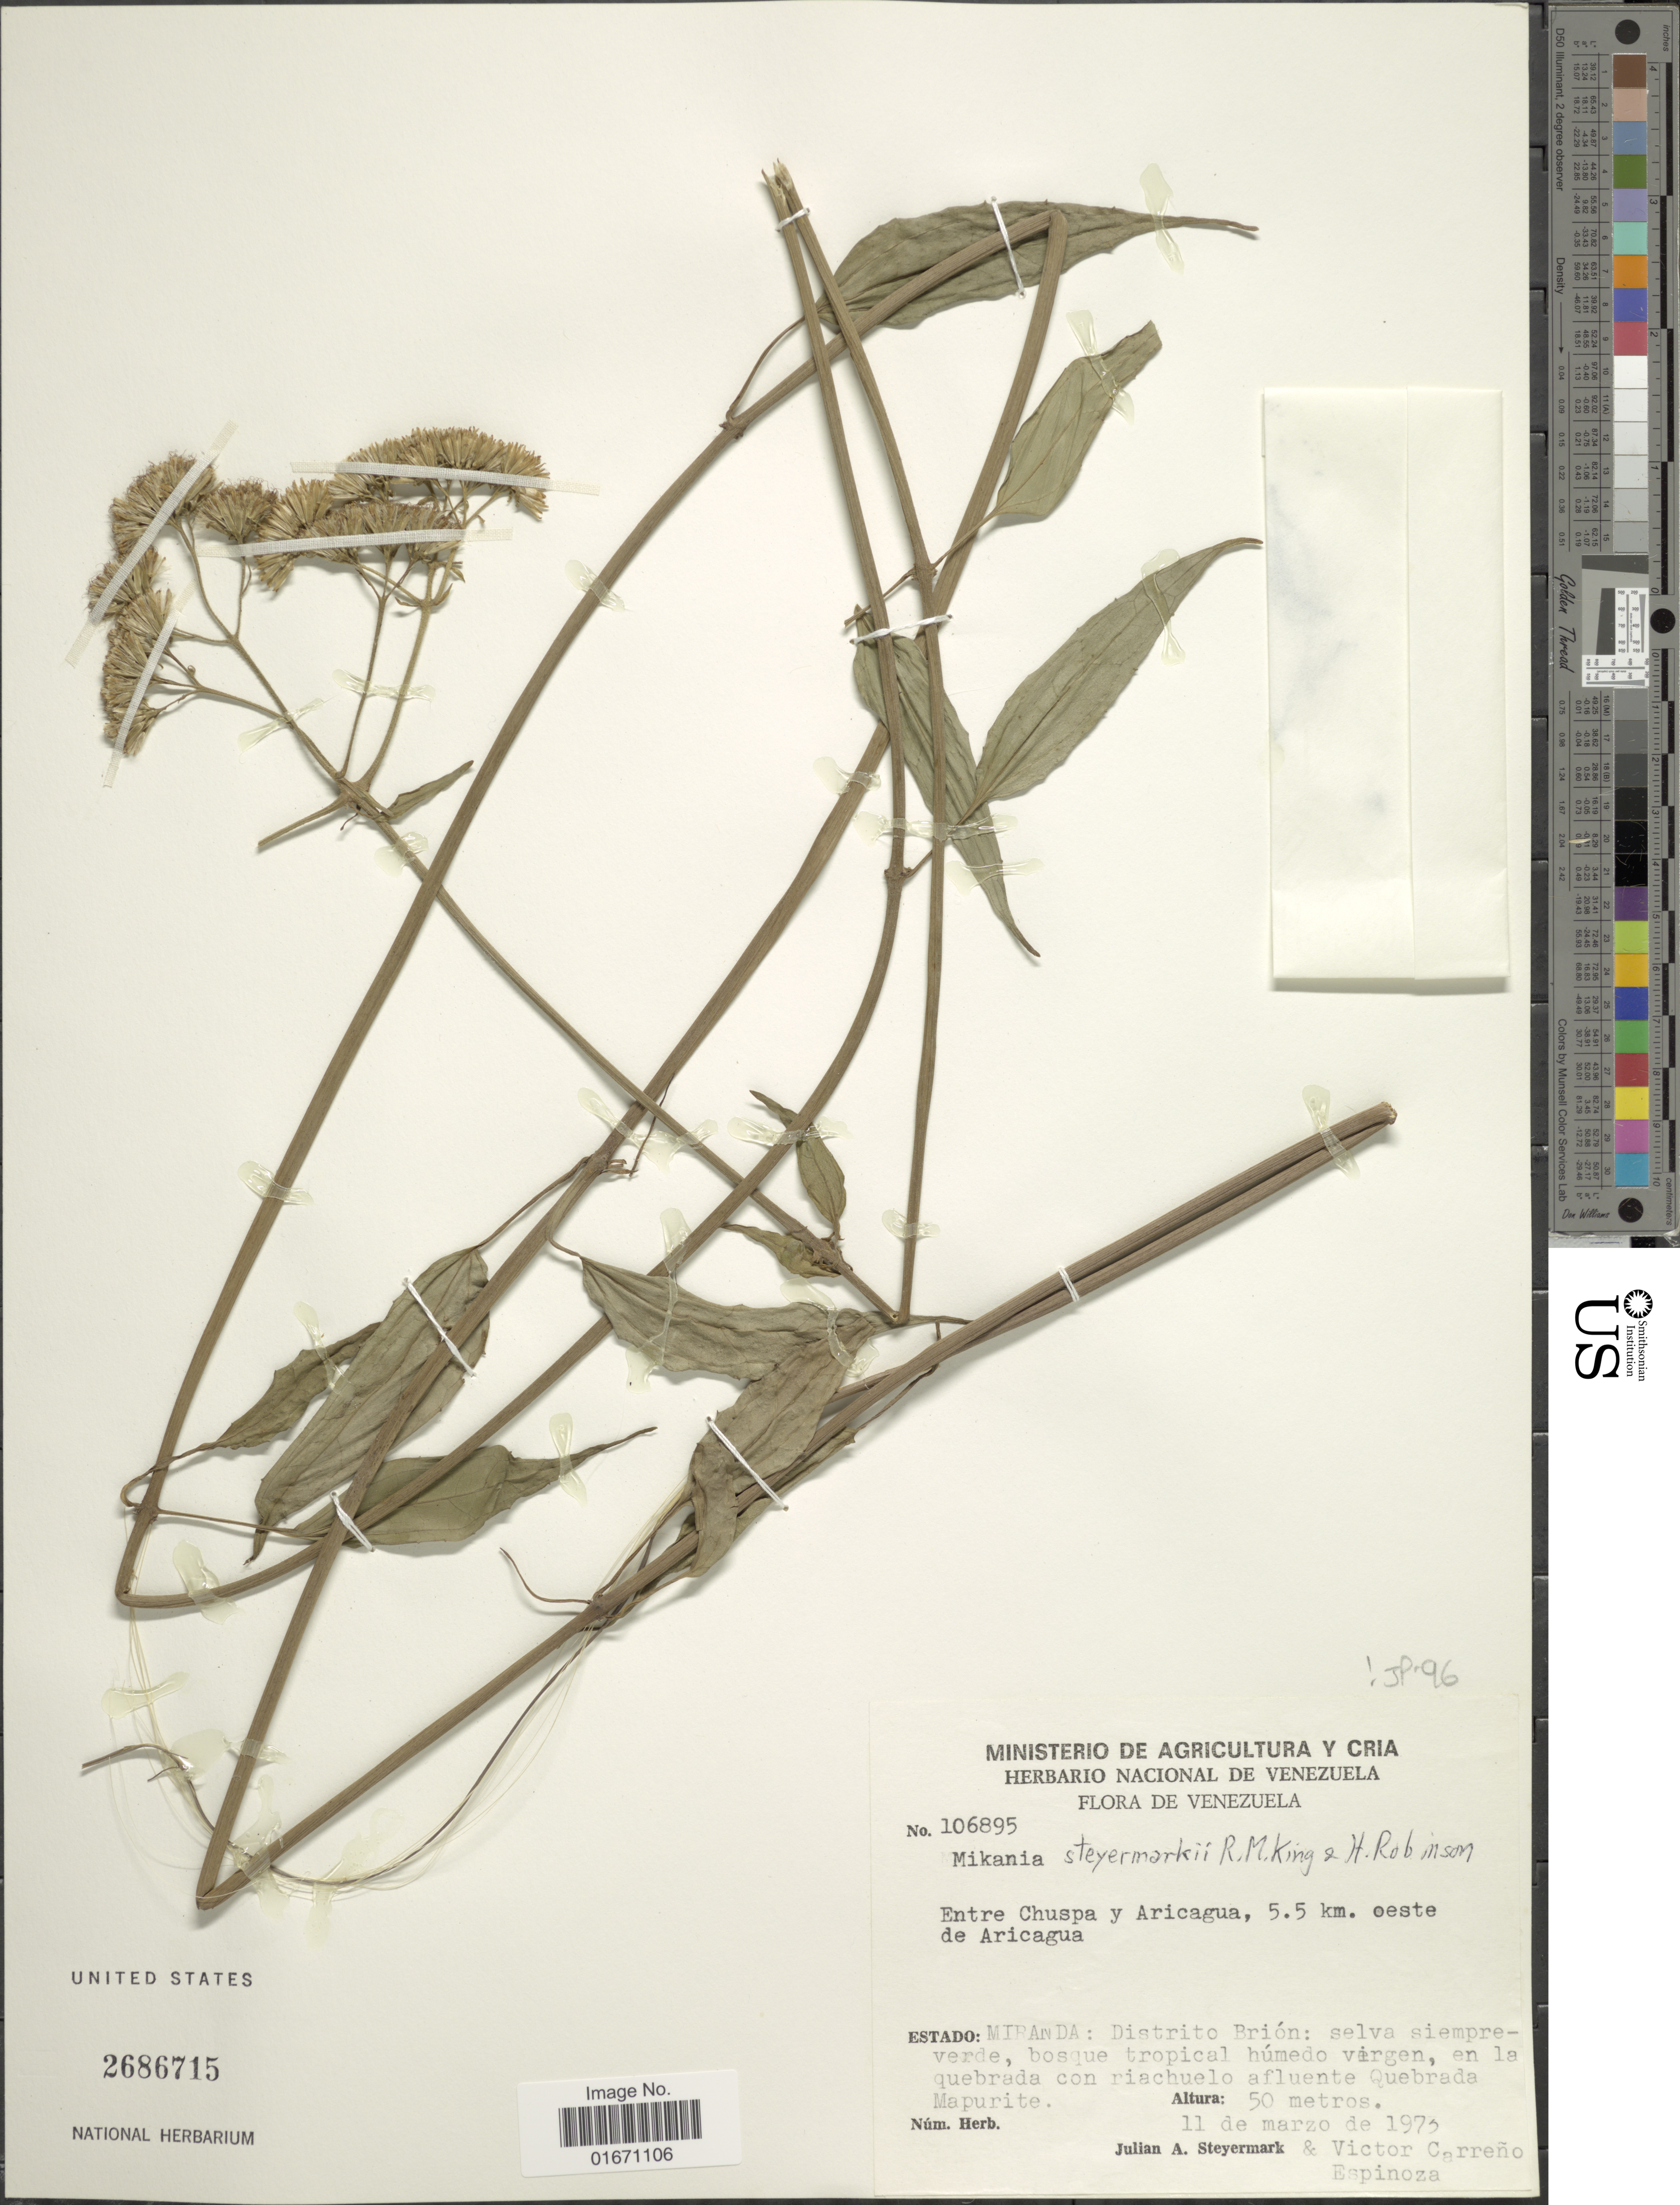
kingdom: Plantae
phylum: Tracheophyta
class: Magnoliopsida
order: Asterales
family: Asteraceae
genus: Mikania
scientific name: Mikania steyermarkii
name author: R.M. King & H. Rob.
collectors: J. Steyermark & V. Carreño Espinosa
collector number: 106895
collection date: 1972-03-11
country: Venezuela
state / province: Miranda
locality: Entre Chuspa y Aricagua, 5.5 km oeste de Aricagua, Distrito Brion, en la quebrada con riachuelo afluente Quebrada Mapurite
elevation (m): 50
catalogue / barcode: US 2686715